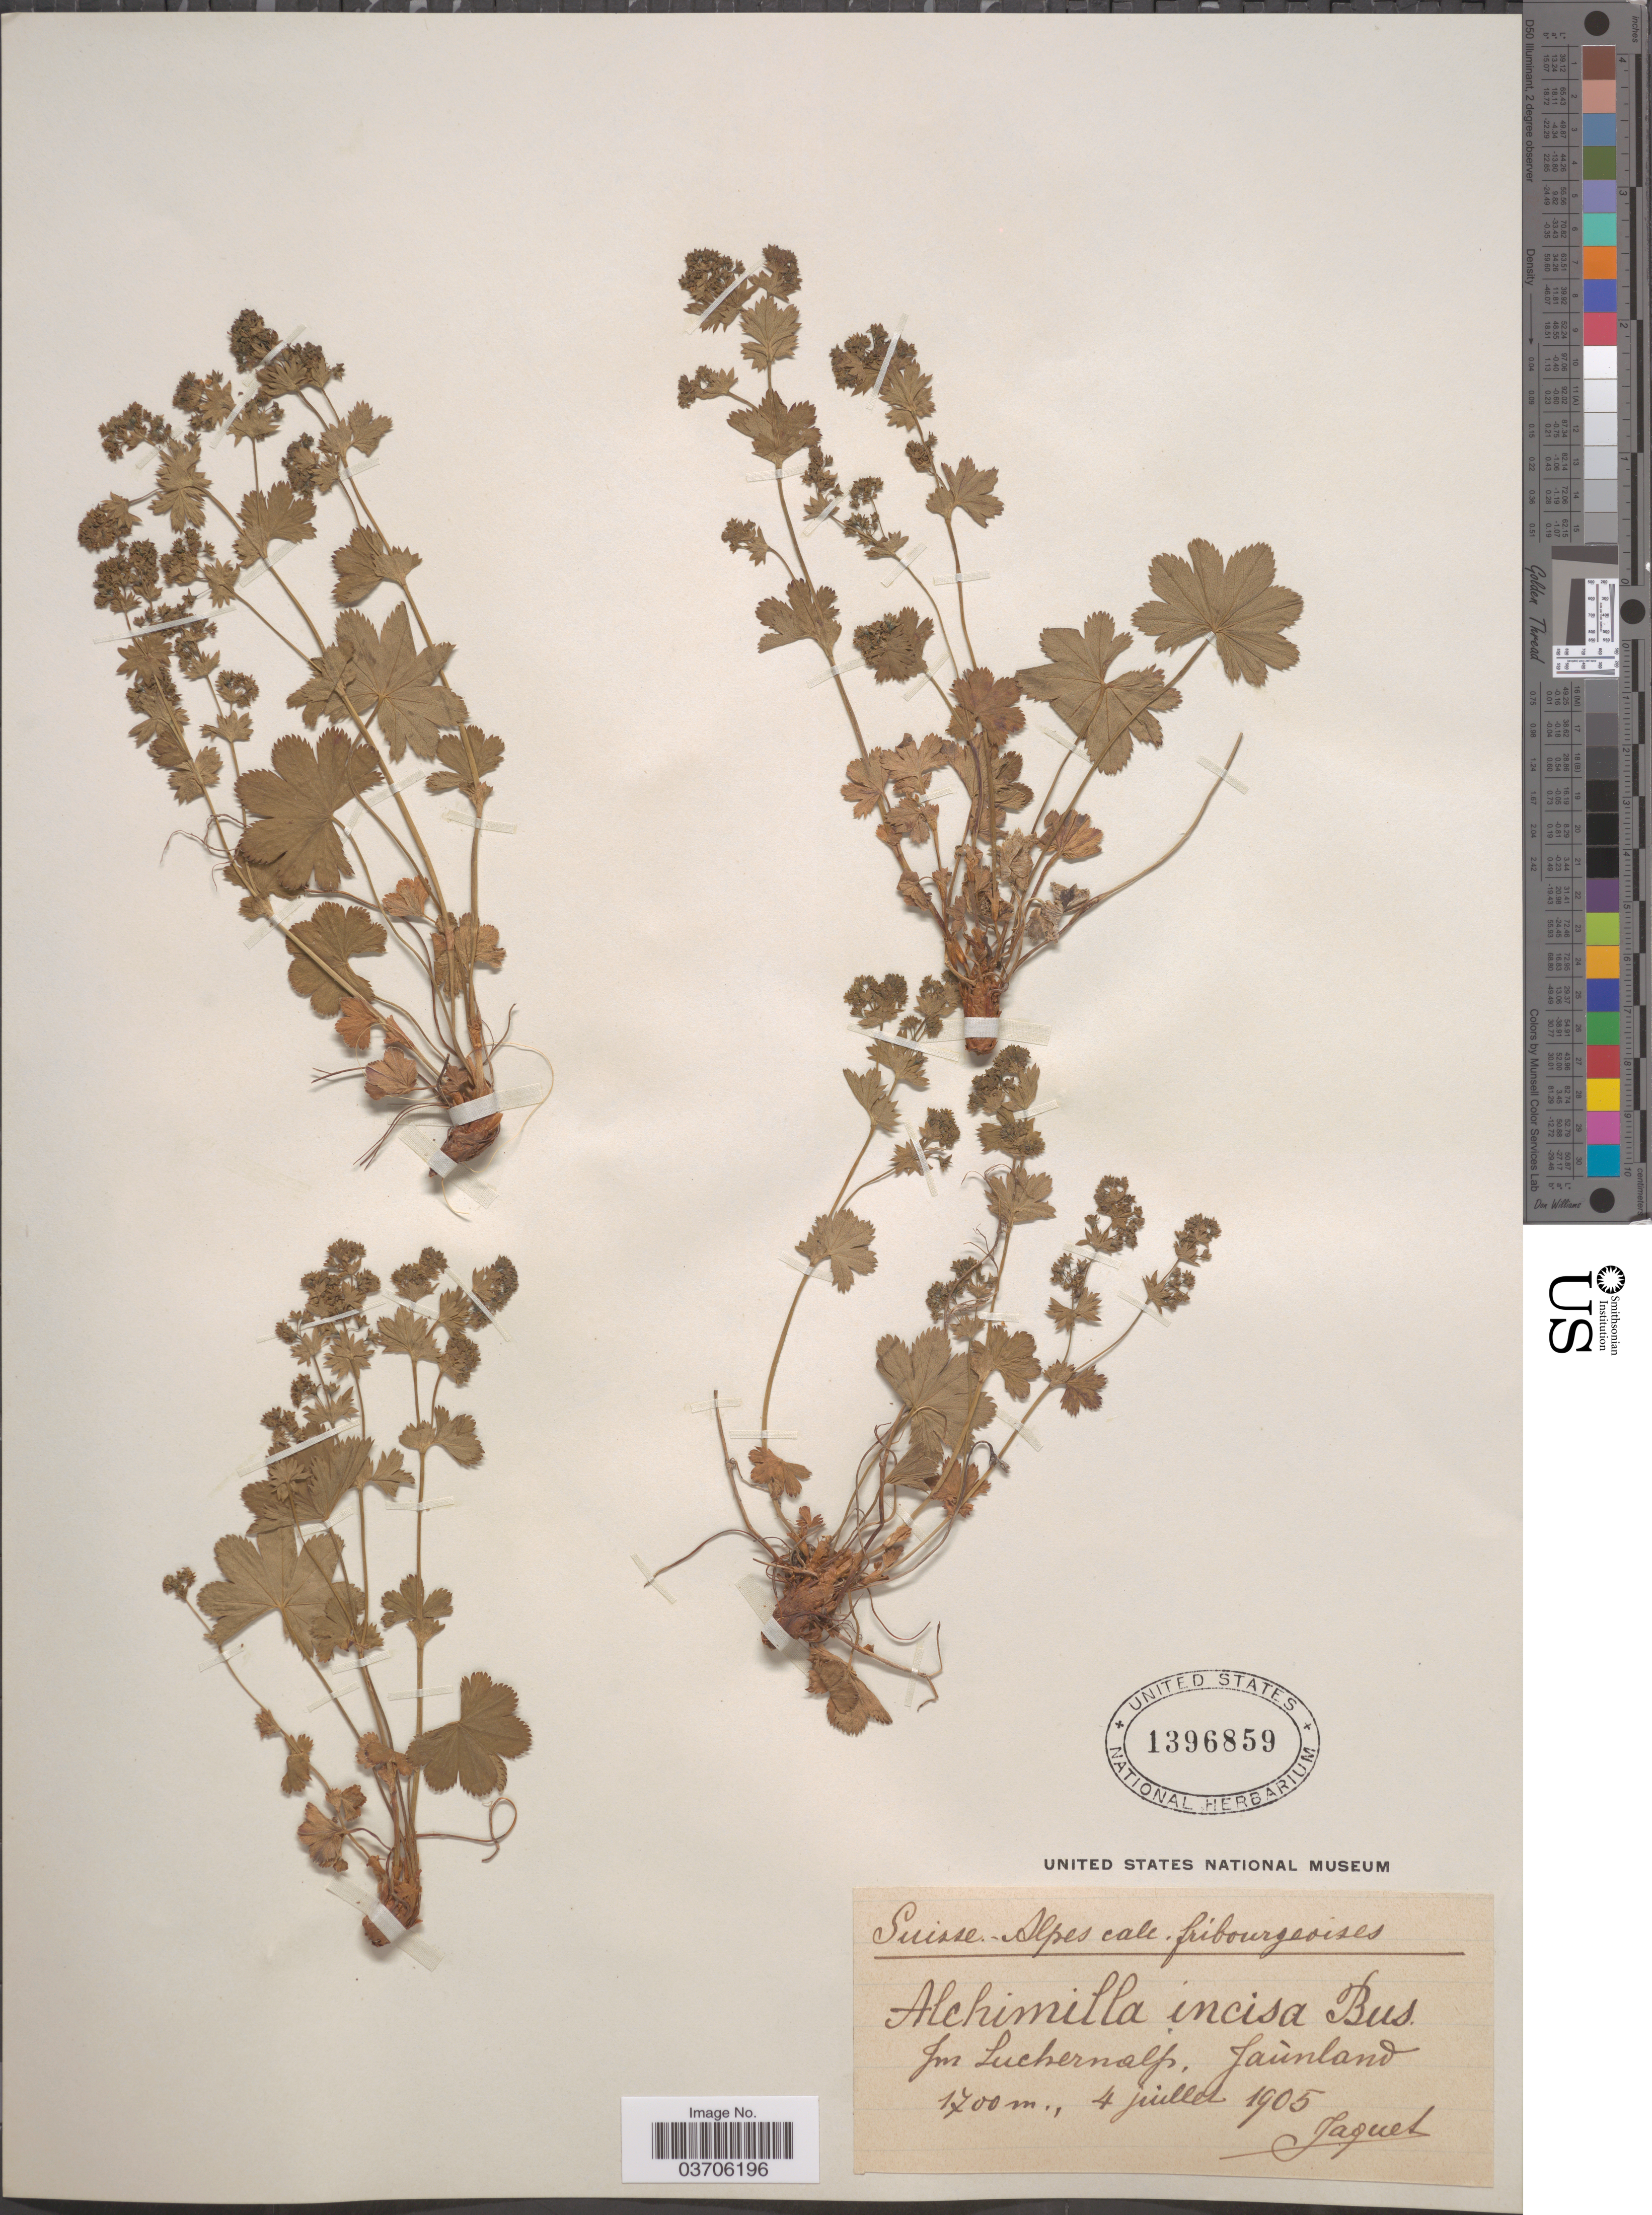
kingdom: Plantae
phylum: Tracheophyta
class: Magnoliopsida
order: Rosales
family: Rosaceae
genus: Alchemilla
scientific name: Alchemilla incisa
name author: Buser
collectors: -. Jaquet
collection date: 1905-07-04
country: Switzerland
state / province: Fribourg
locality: Suisse - Alpes calc. fribourgeoises. Im Luchernalp, Jaùnland.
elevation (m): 1700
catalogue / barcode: US 1396859